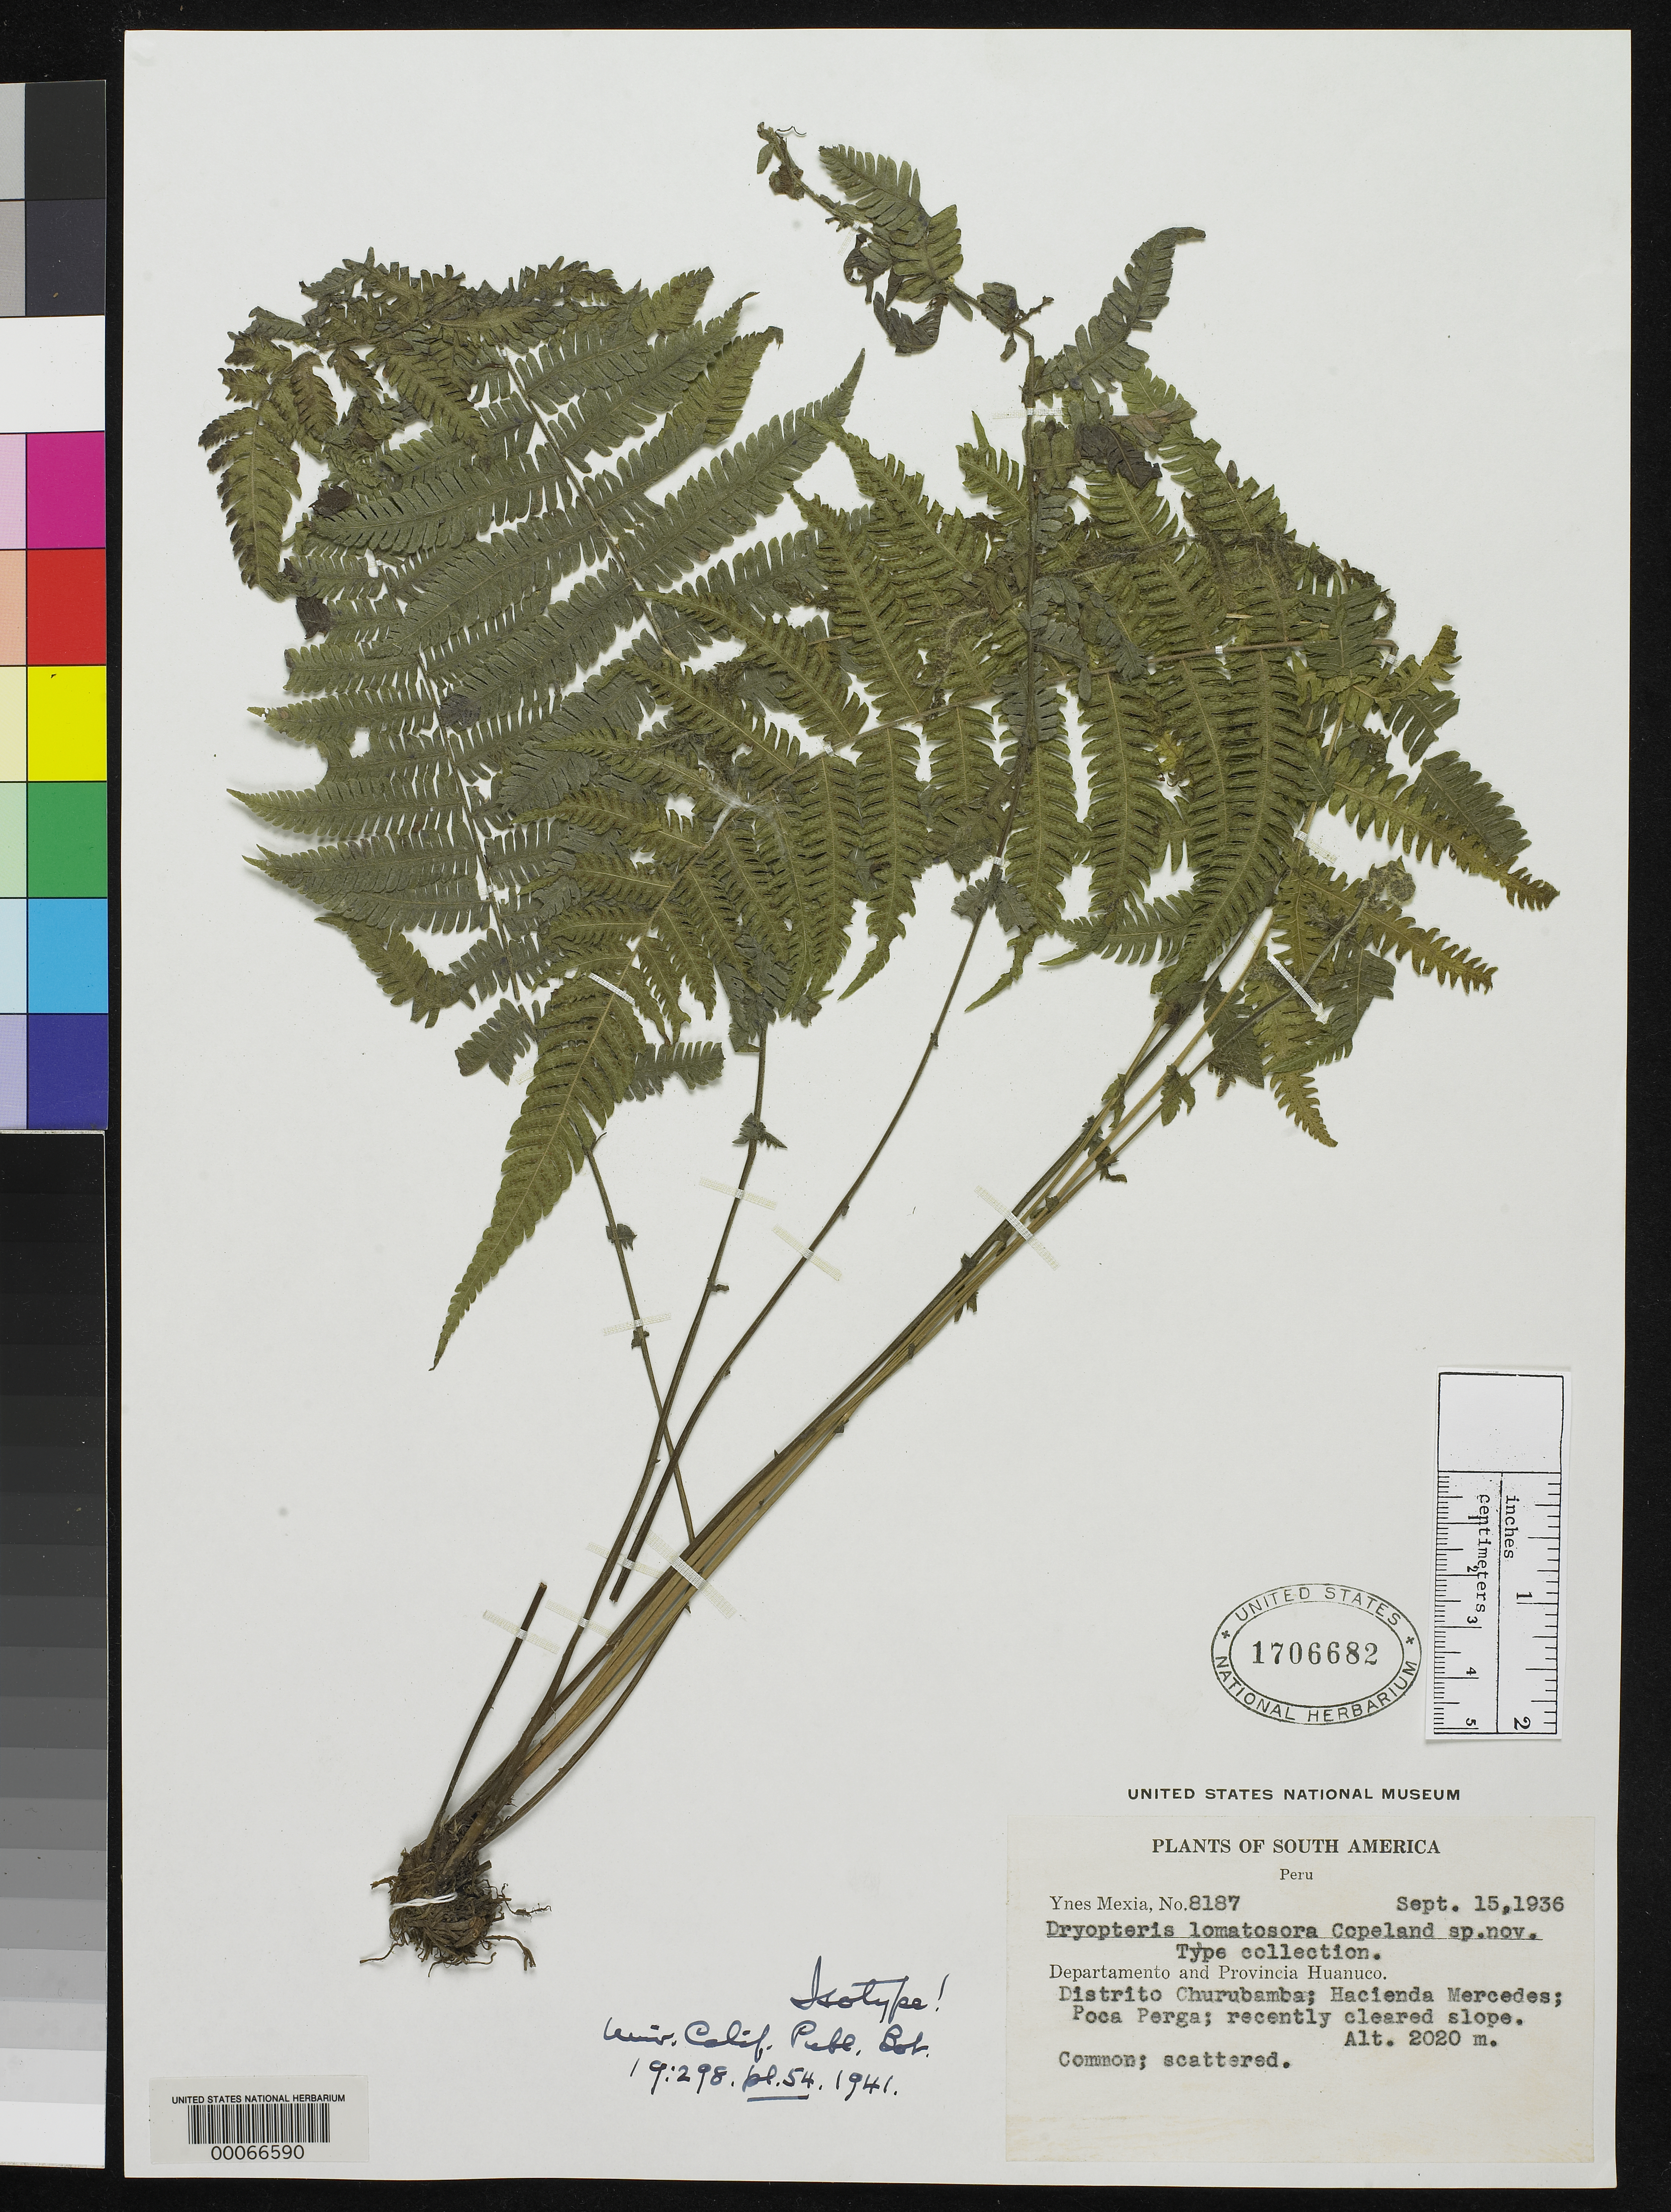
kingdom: Plantae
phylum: Tracheophyta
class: Polypodiopsida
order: Polypodiales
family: Dryopteridaceae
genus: Dryopteris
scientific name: Dryopteris lomatosora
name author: Copel.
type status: Type Collection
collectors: Y. Mexia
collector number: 8187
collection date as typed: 15 Sep 1936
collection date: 1936-09-15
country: Peru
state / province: Huánuco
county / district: Huánuco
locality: Churubamba Dist., Hacienda Mercedes, Poca Perga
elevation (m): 2020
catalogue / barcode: US 1706682